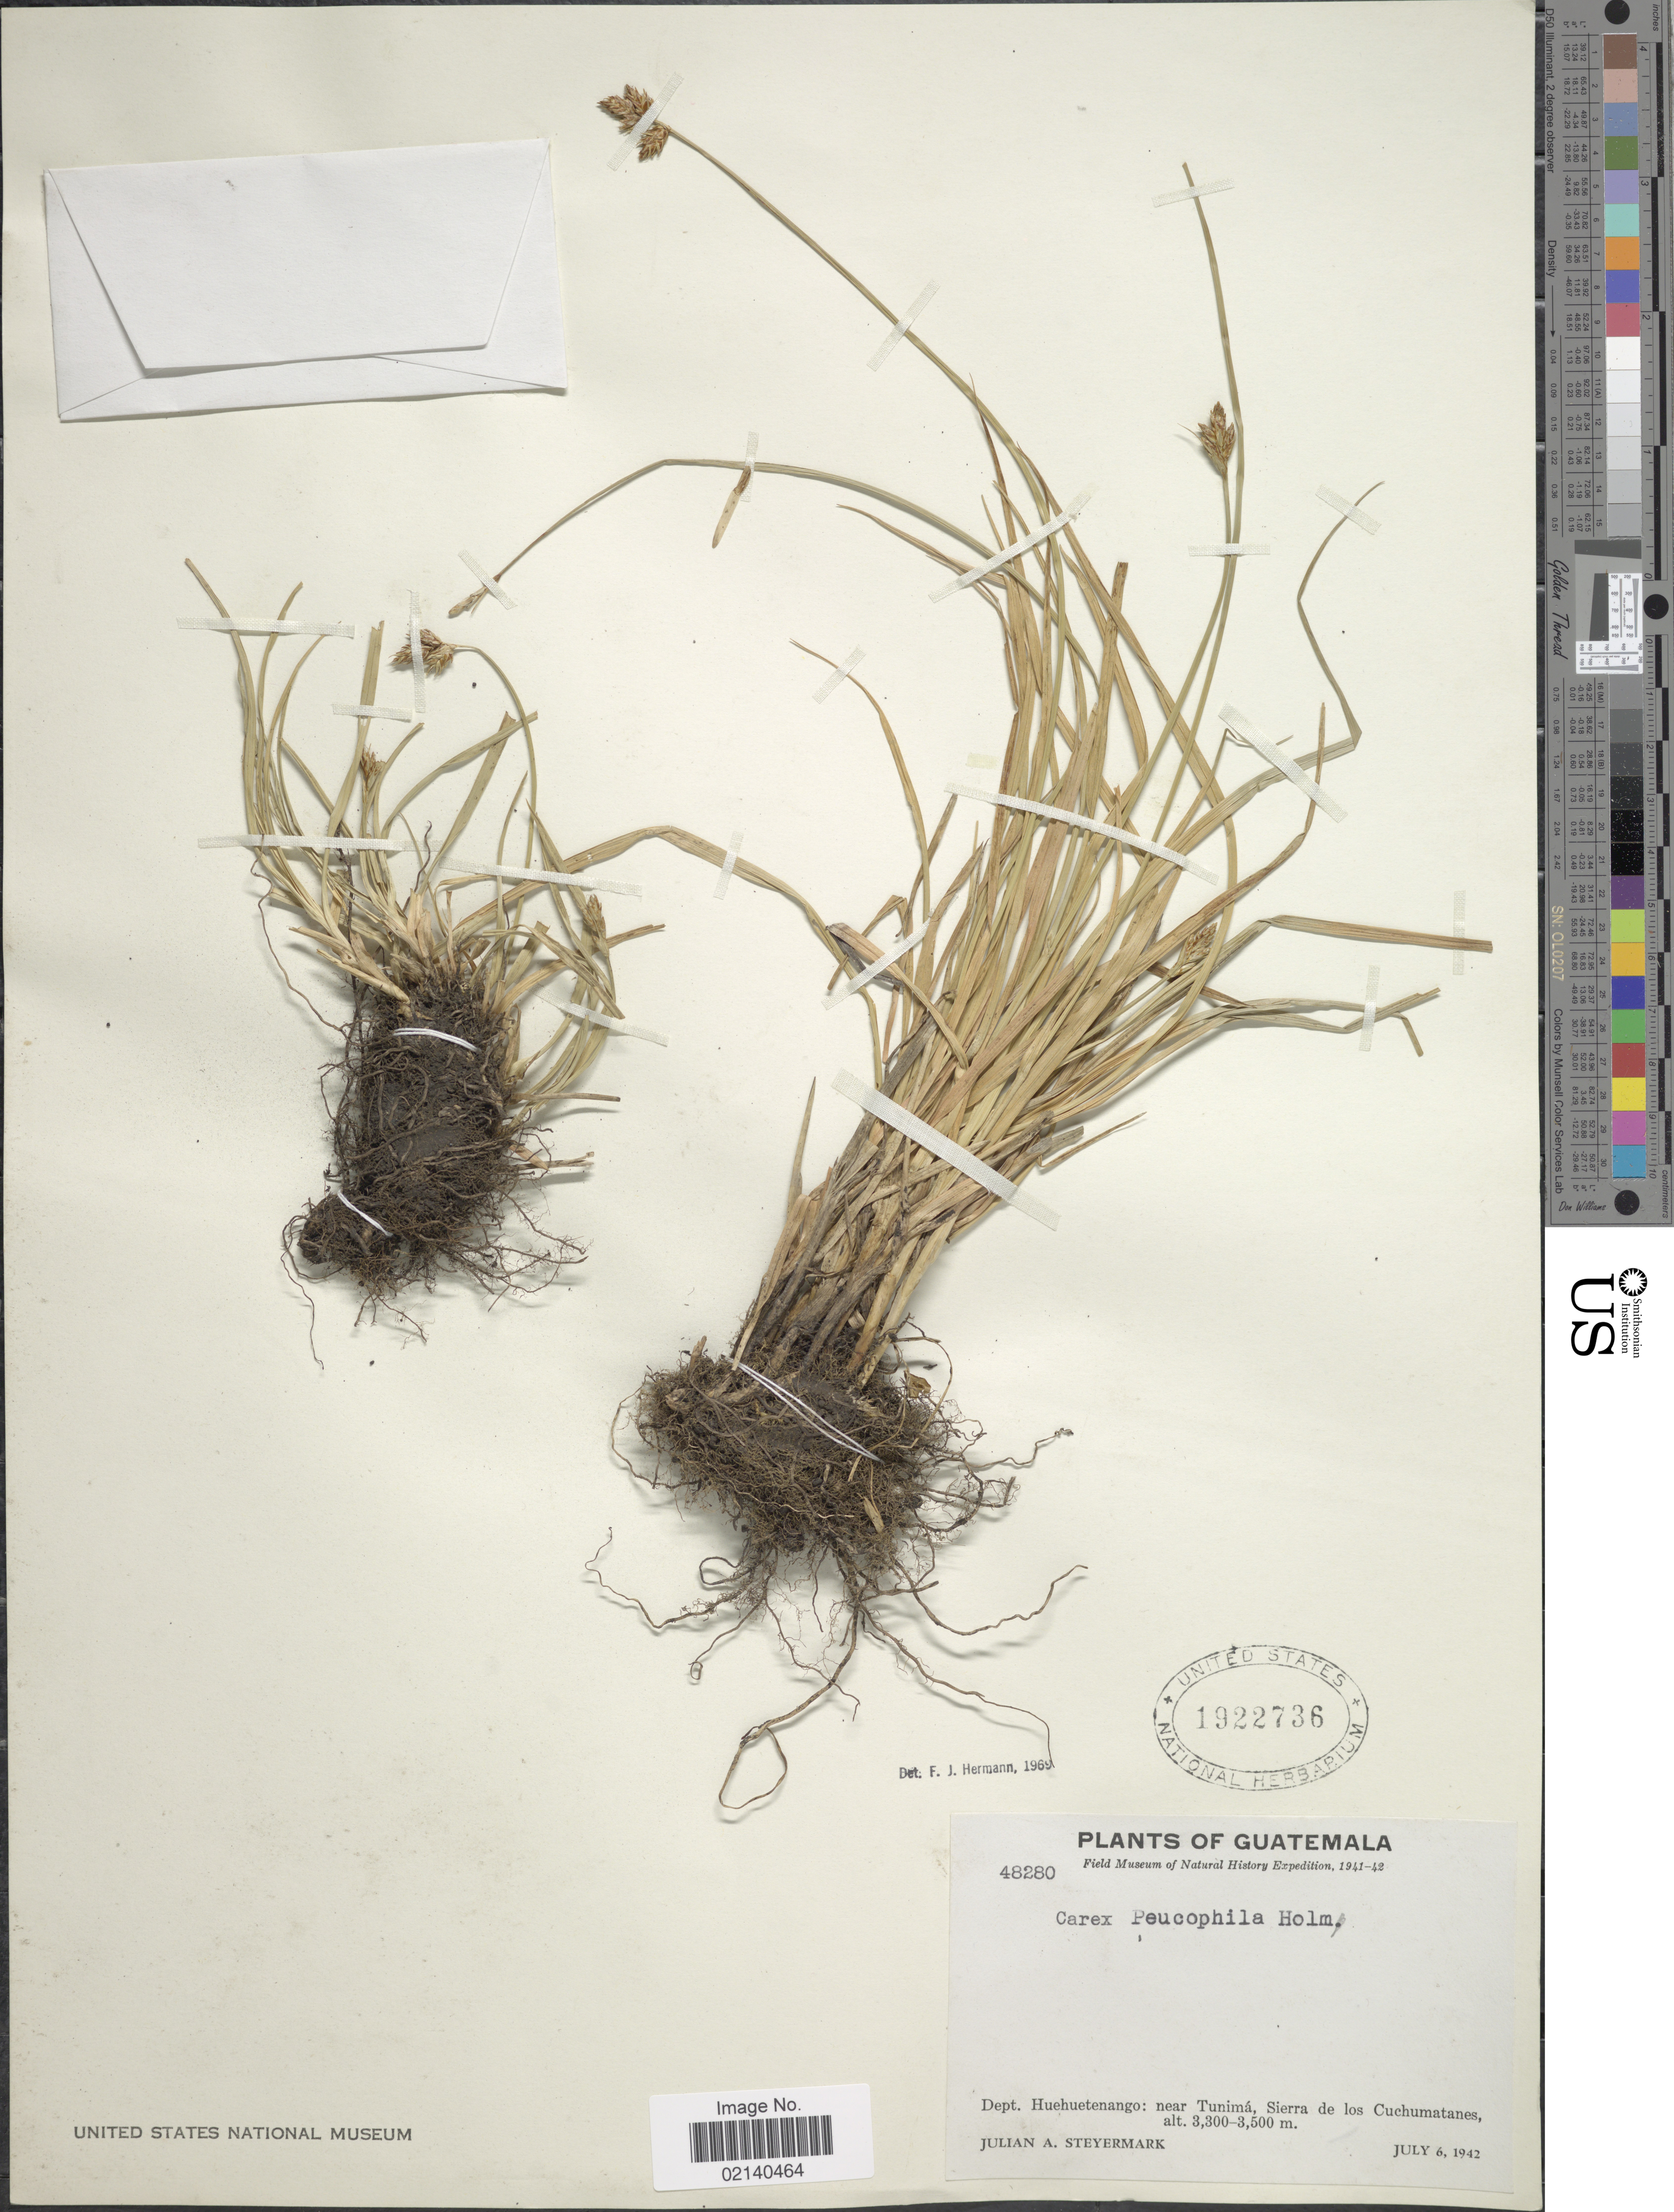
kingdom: Plantae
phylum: Tracheophyta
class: Liliopsida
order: Poales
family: Cyperaceae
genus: Carex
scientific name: Carex peucophila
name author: Holm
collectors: J. Steyermark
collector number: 48280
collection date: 1942-07-06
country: Guatemala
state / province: Huehuetenango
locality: Near Tunima, Sierra de los Cuchumatanes.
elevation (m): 3300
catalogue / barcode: US 1922736